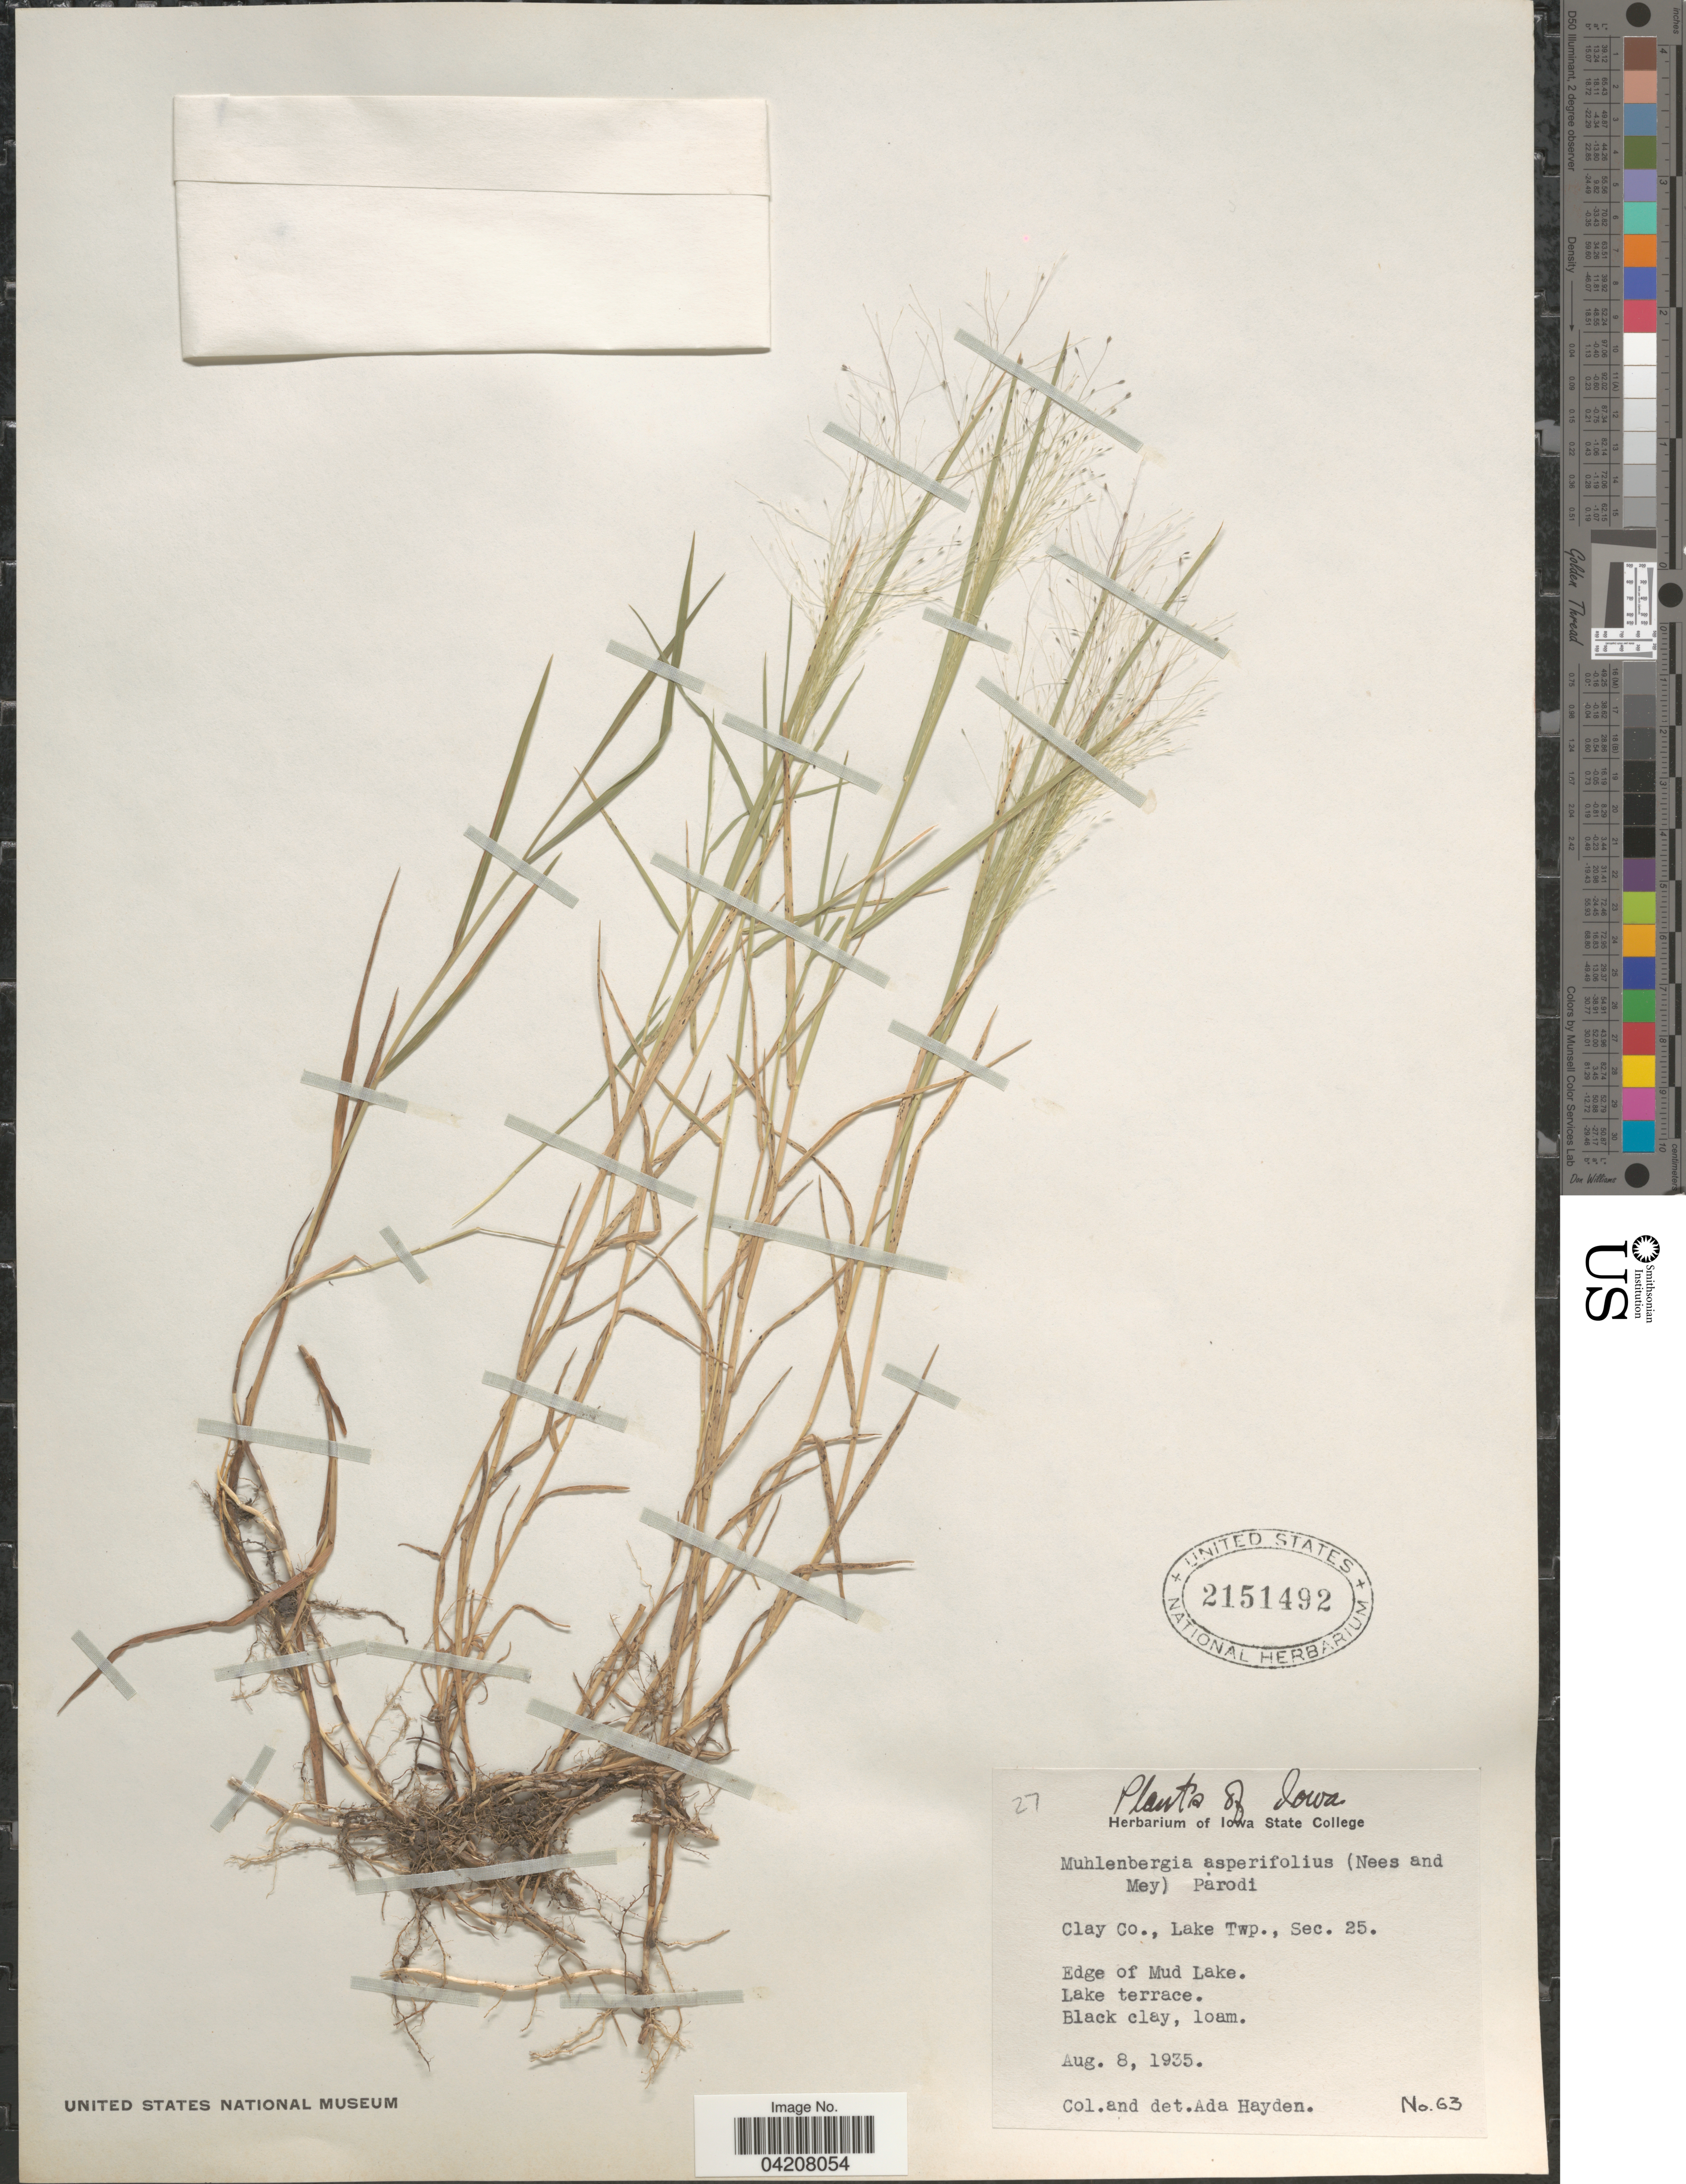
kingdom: Plantae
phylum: Tracheophyta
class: Liliopsida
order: Poales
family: Poaceae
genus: Muhlenbergia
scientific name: Muhlenbergia asperifolia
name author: (Nees & Meyen ex Trin.) Parodi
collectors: Ada Hayden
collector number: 63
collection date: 1935-08-08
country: United States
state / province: Iowa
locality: Clay Co., Lake Twp., Sec. 25. Edge of Mud Lake.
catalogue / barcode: US 2151492